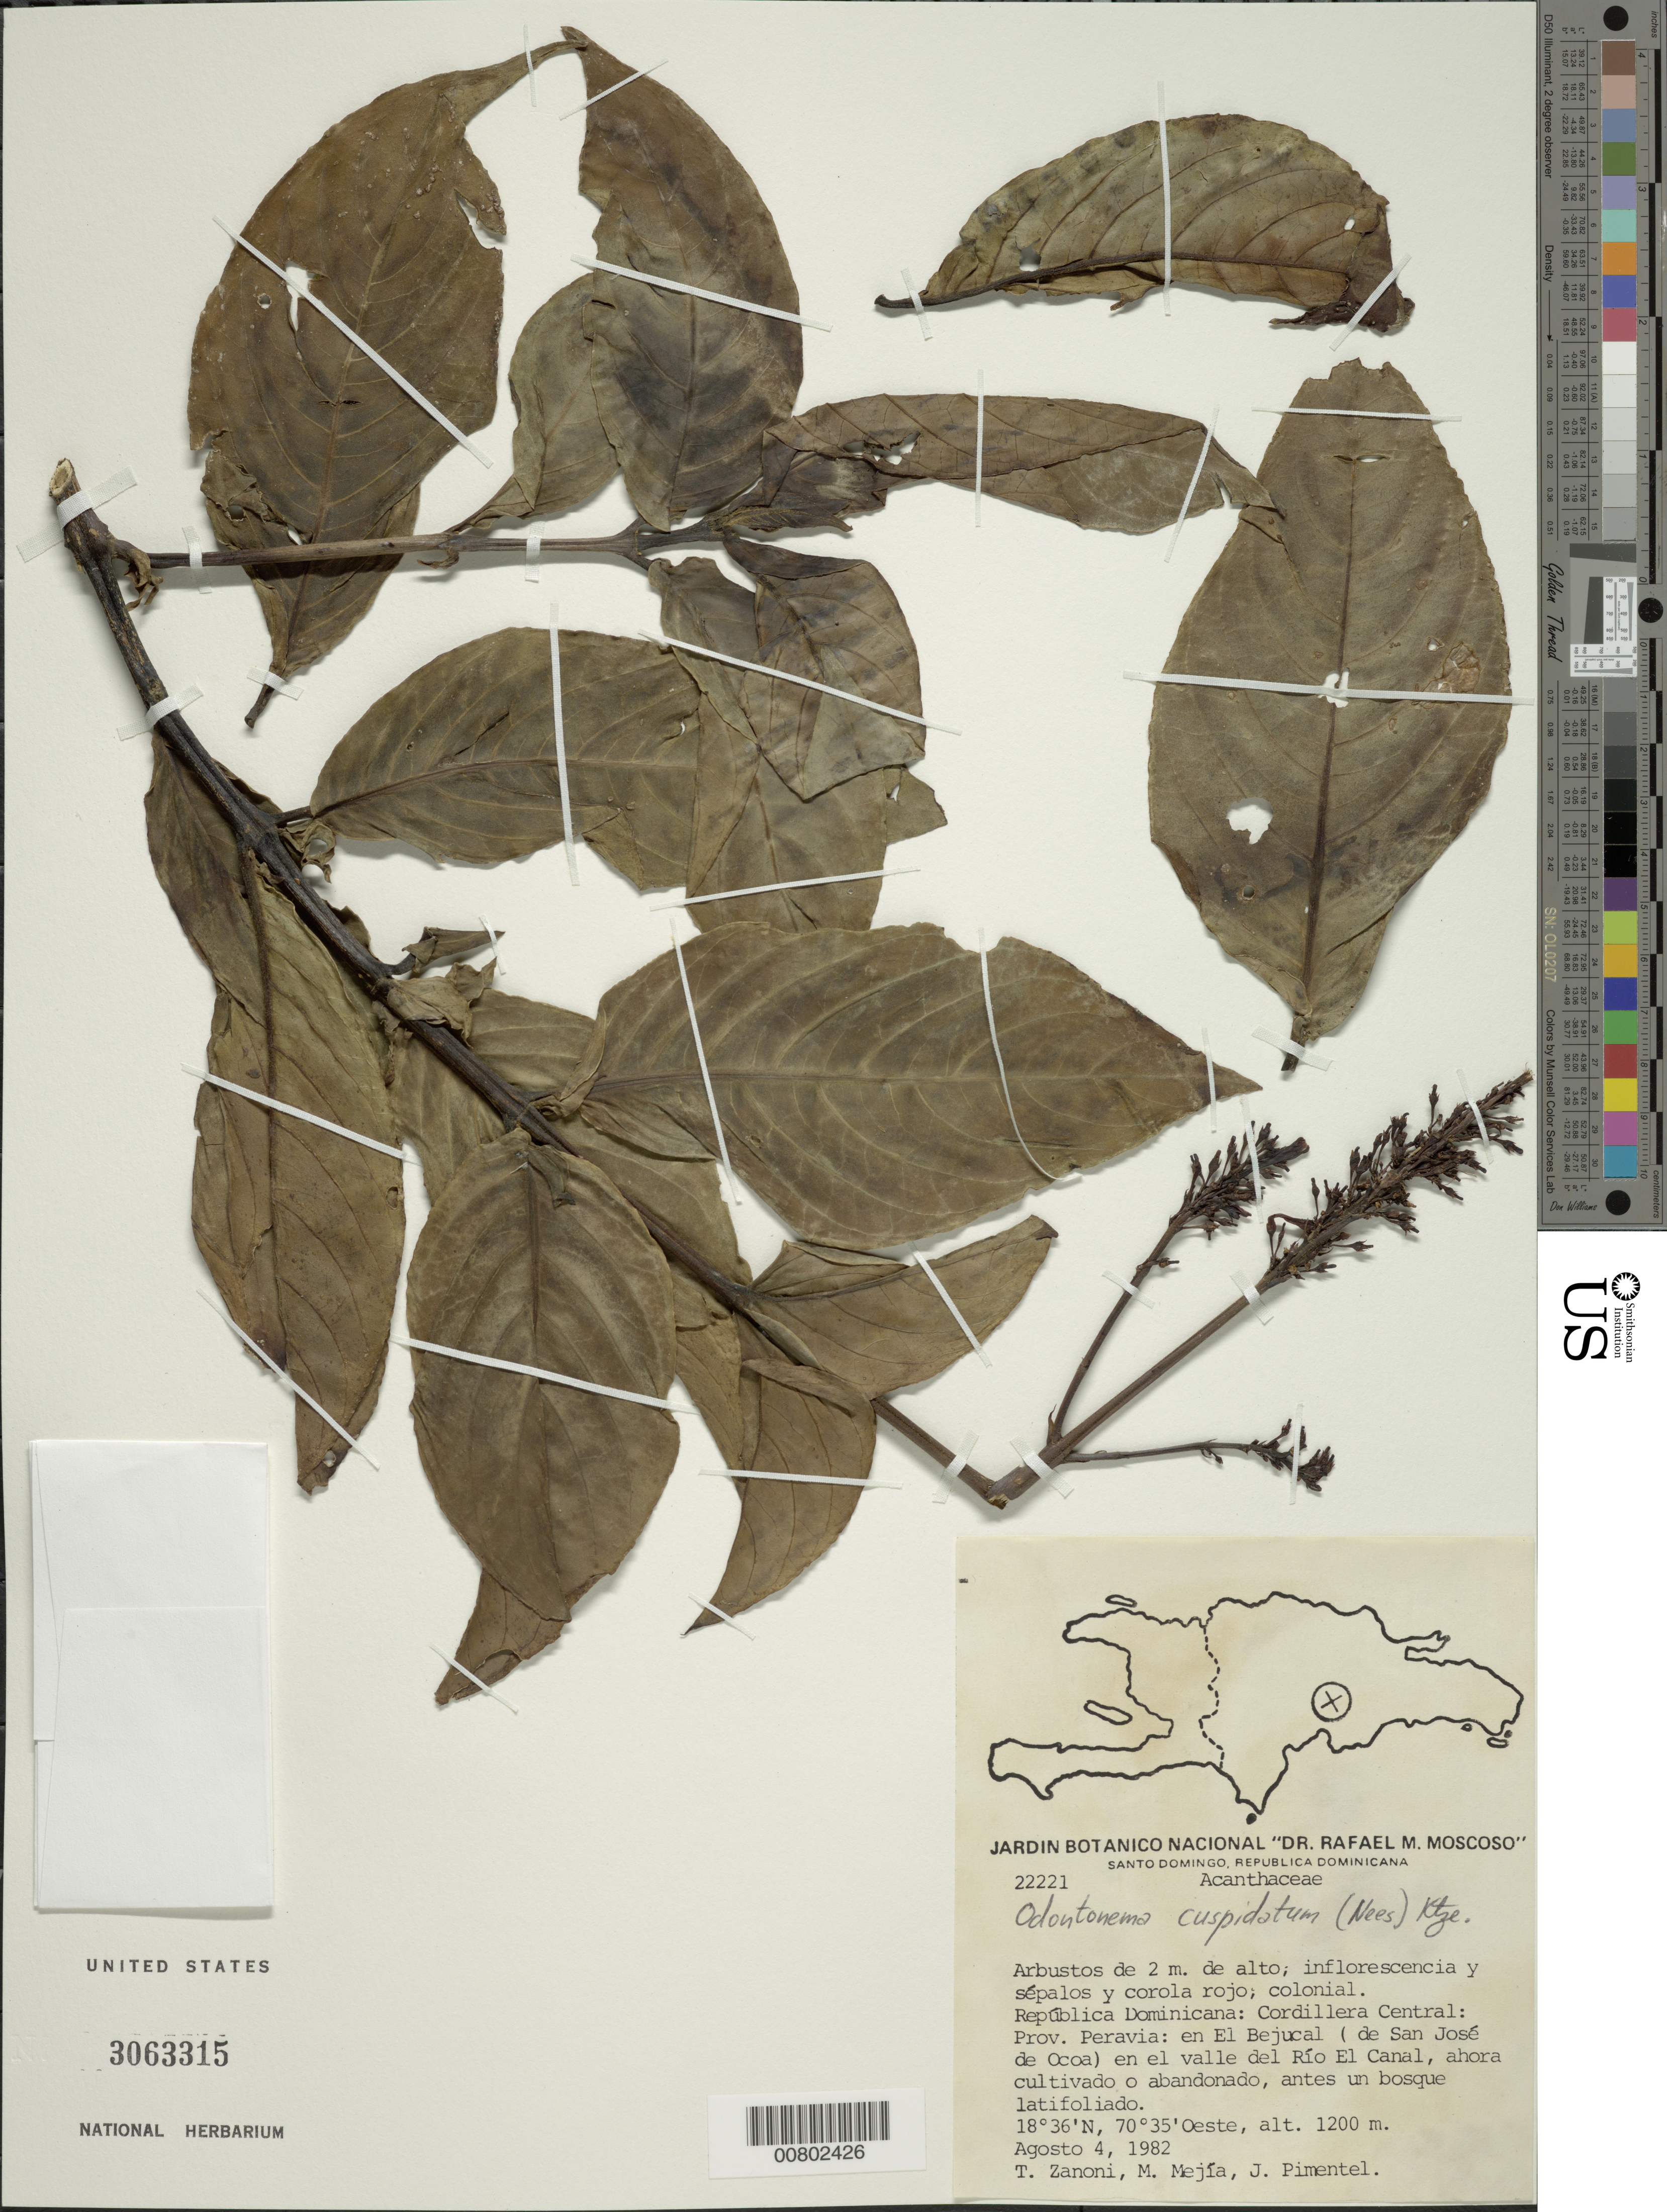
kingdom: Plantae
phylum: Tracheophyta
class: Magnoliopsida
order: Lamiales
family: Acanthaceae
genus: Odontonema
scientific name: Odontonema cuspidatum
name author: (Nees) Kuntze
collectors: T. A. Zanoni, M. Mejia & J. Pimentel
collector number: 22221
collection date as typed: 04 Aug 1982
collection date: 1982-08-04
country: Dominican Republic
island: Hispaniola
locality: Cordillera Central, en El Bejucal (de San Josí de Ocoa) en el valley del Río El Canal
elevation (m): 1200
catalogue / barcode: US 3063315